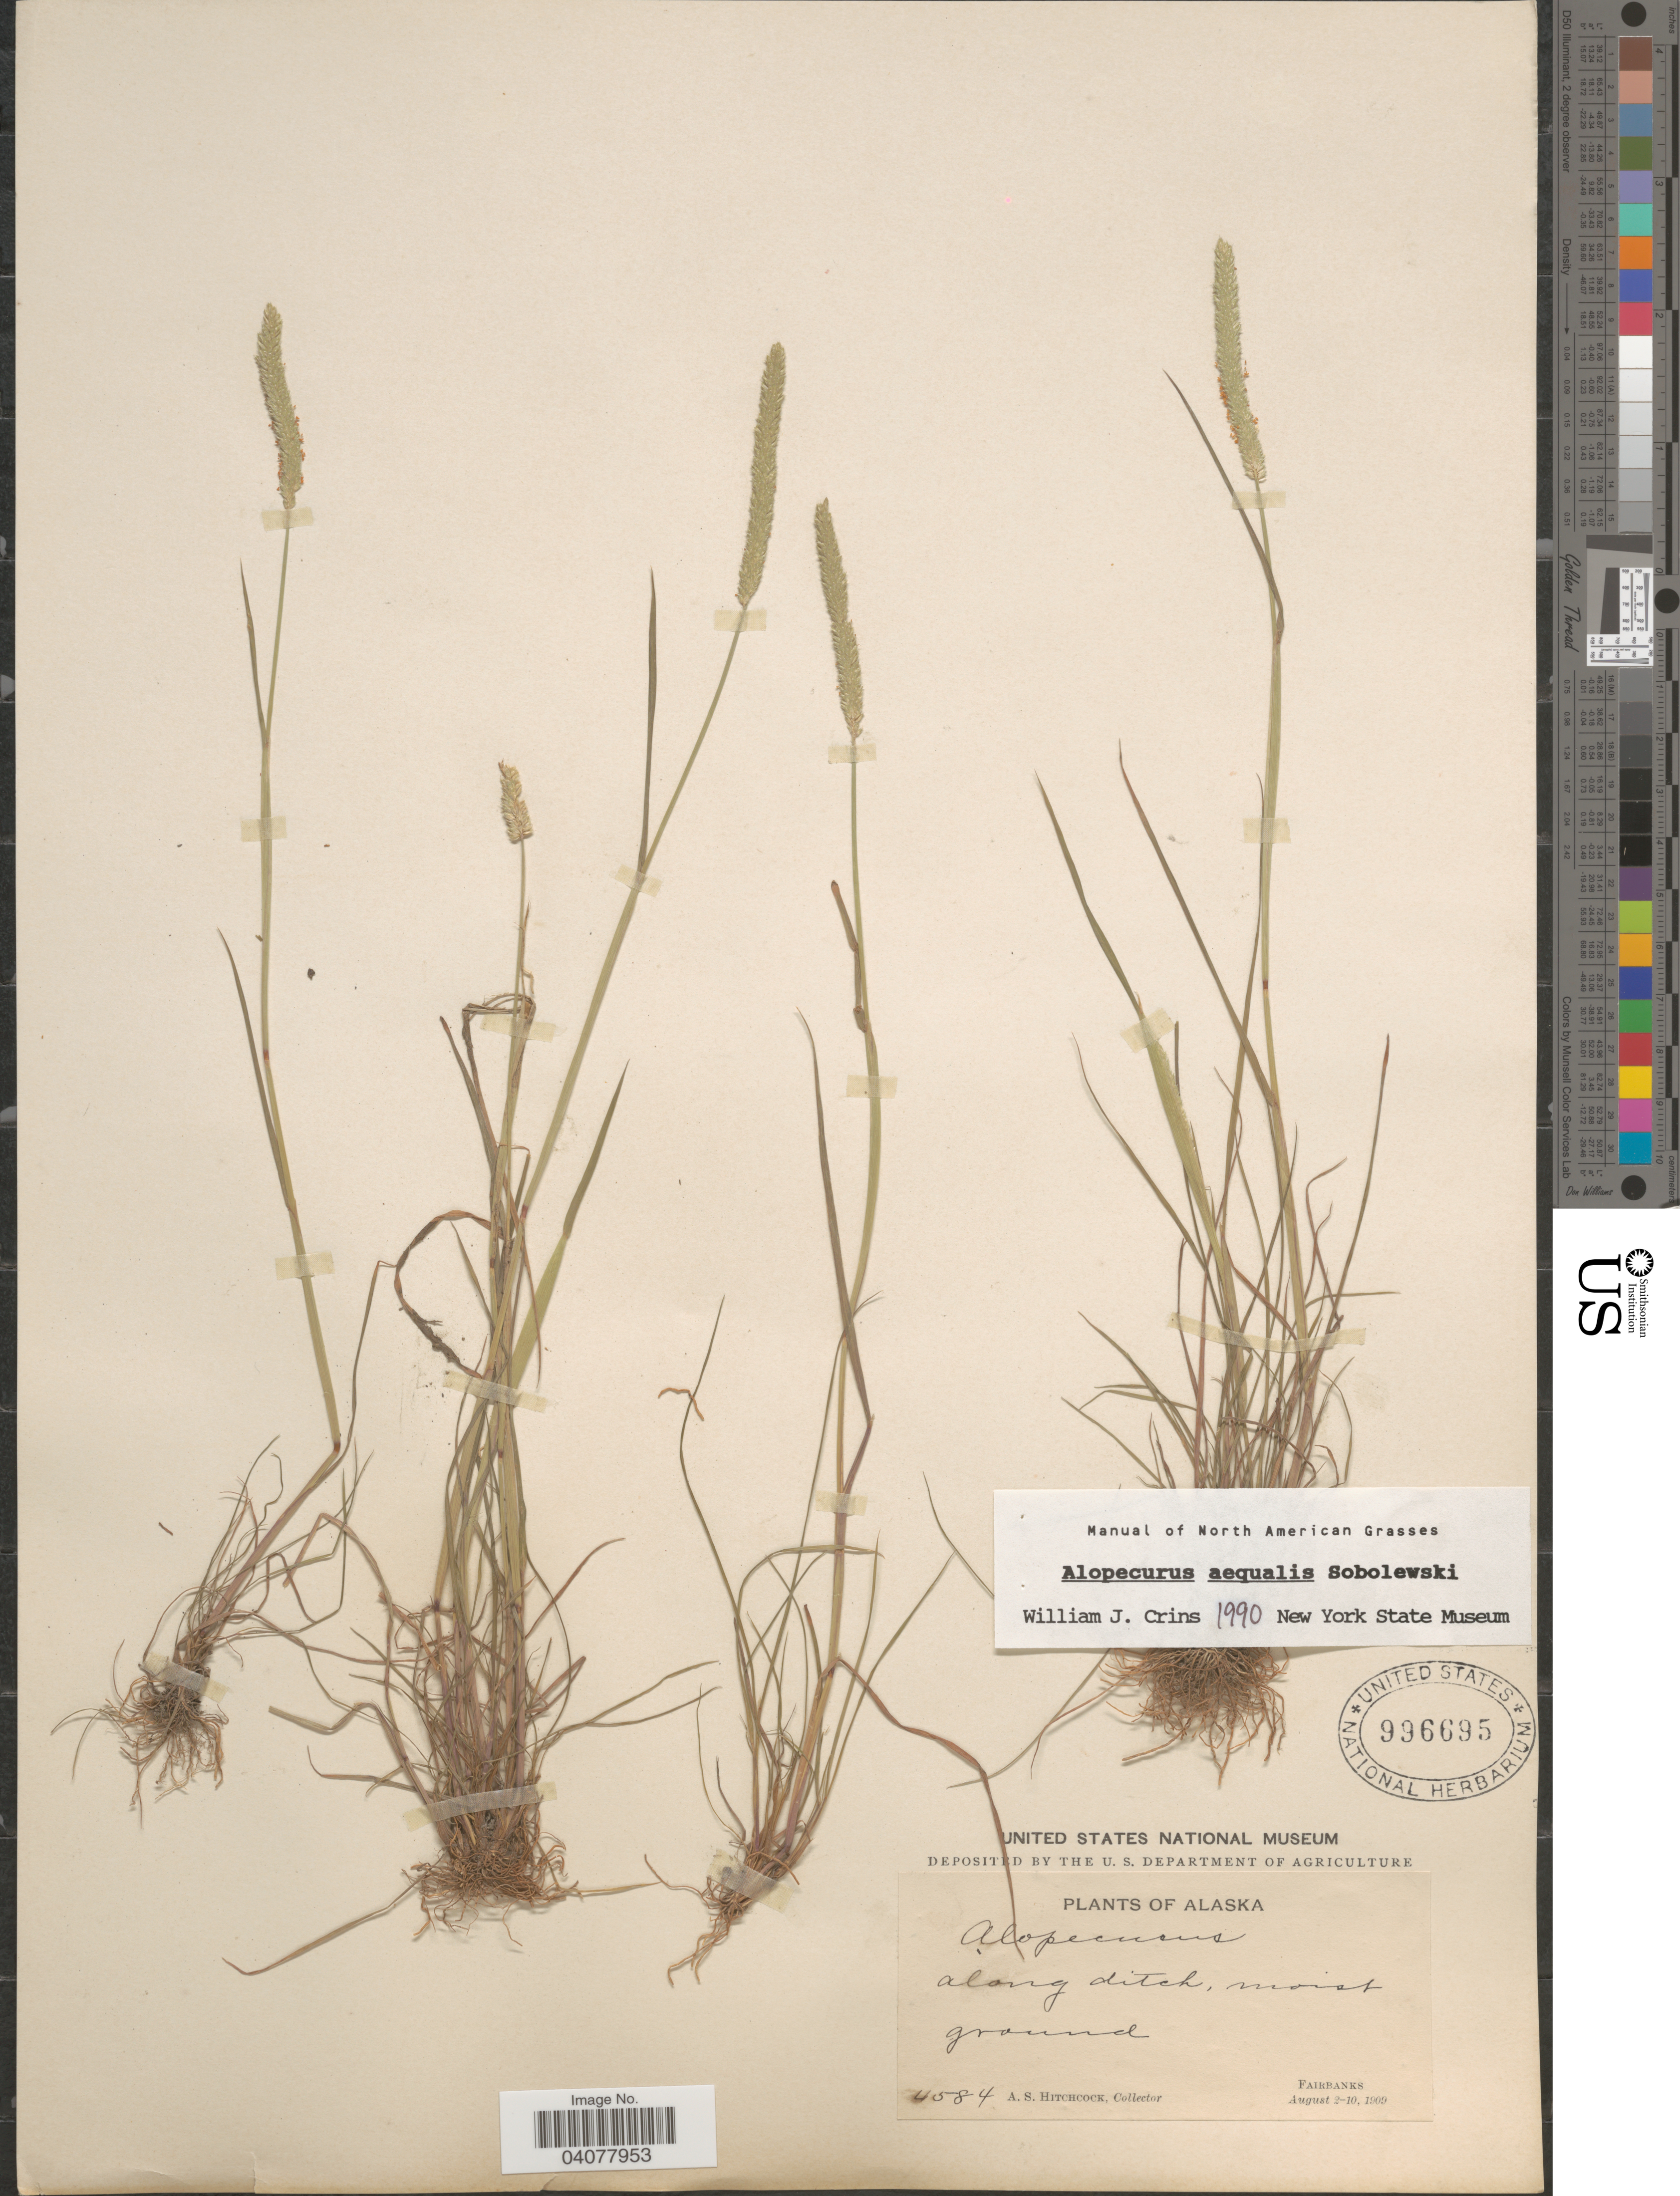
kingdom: Plantae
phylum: Tracheophyta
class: Liliopsida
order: Poales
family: Poaceae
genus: Alopecurus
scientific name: Alopecurus aequalis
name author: Sobol.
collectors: A. S. Hitchcock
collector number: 4584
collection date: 1909-08-02/1909-08-10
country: United States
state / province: Alaska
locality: Along ditch, moist ground. Fairbanks.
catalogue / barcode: US 996695